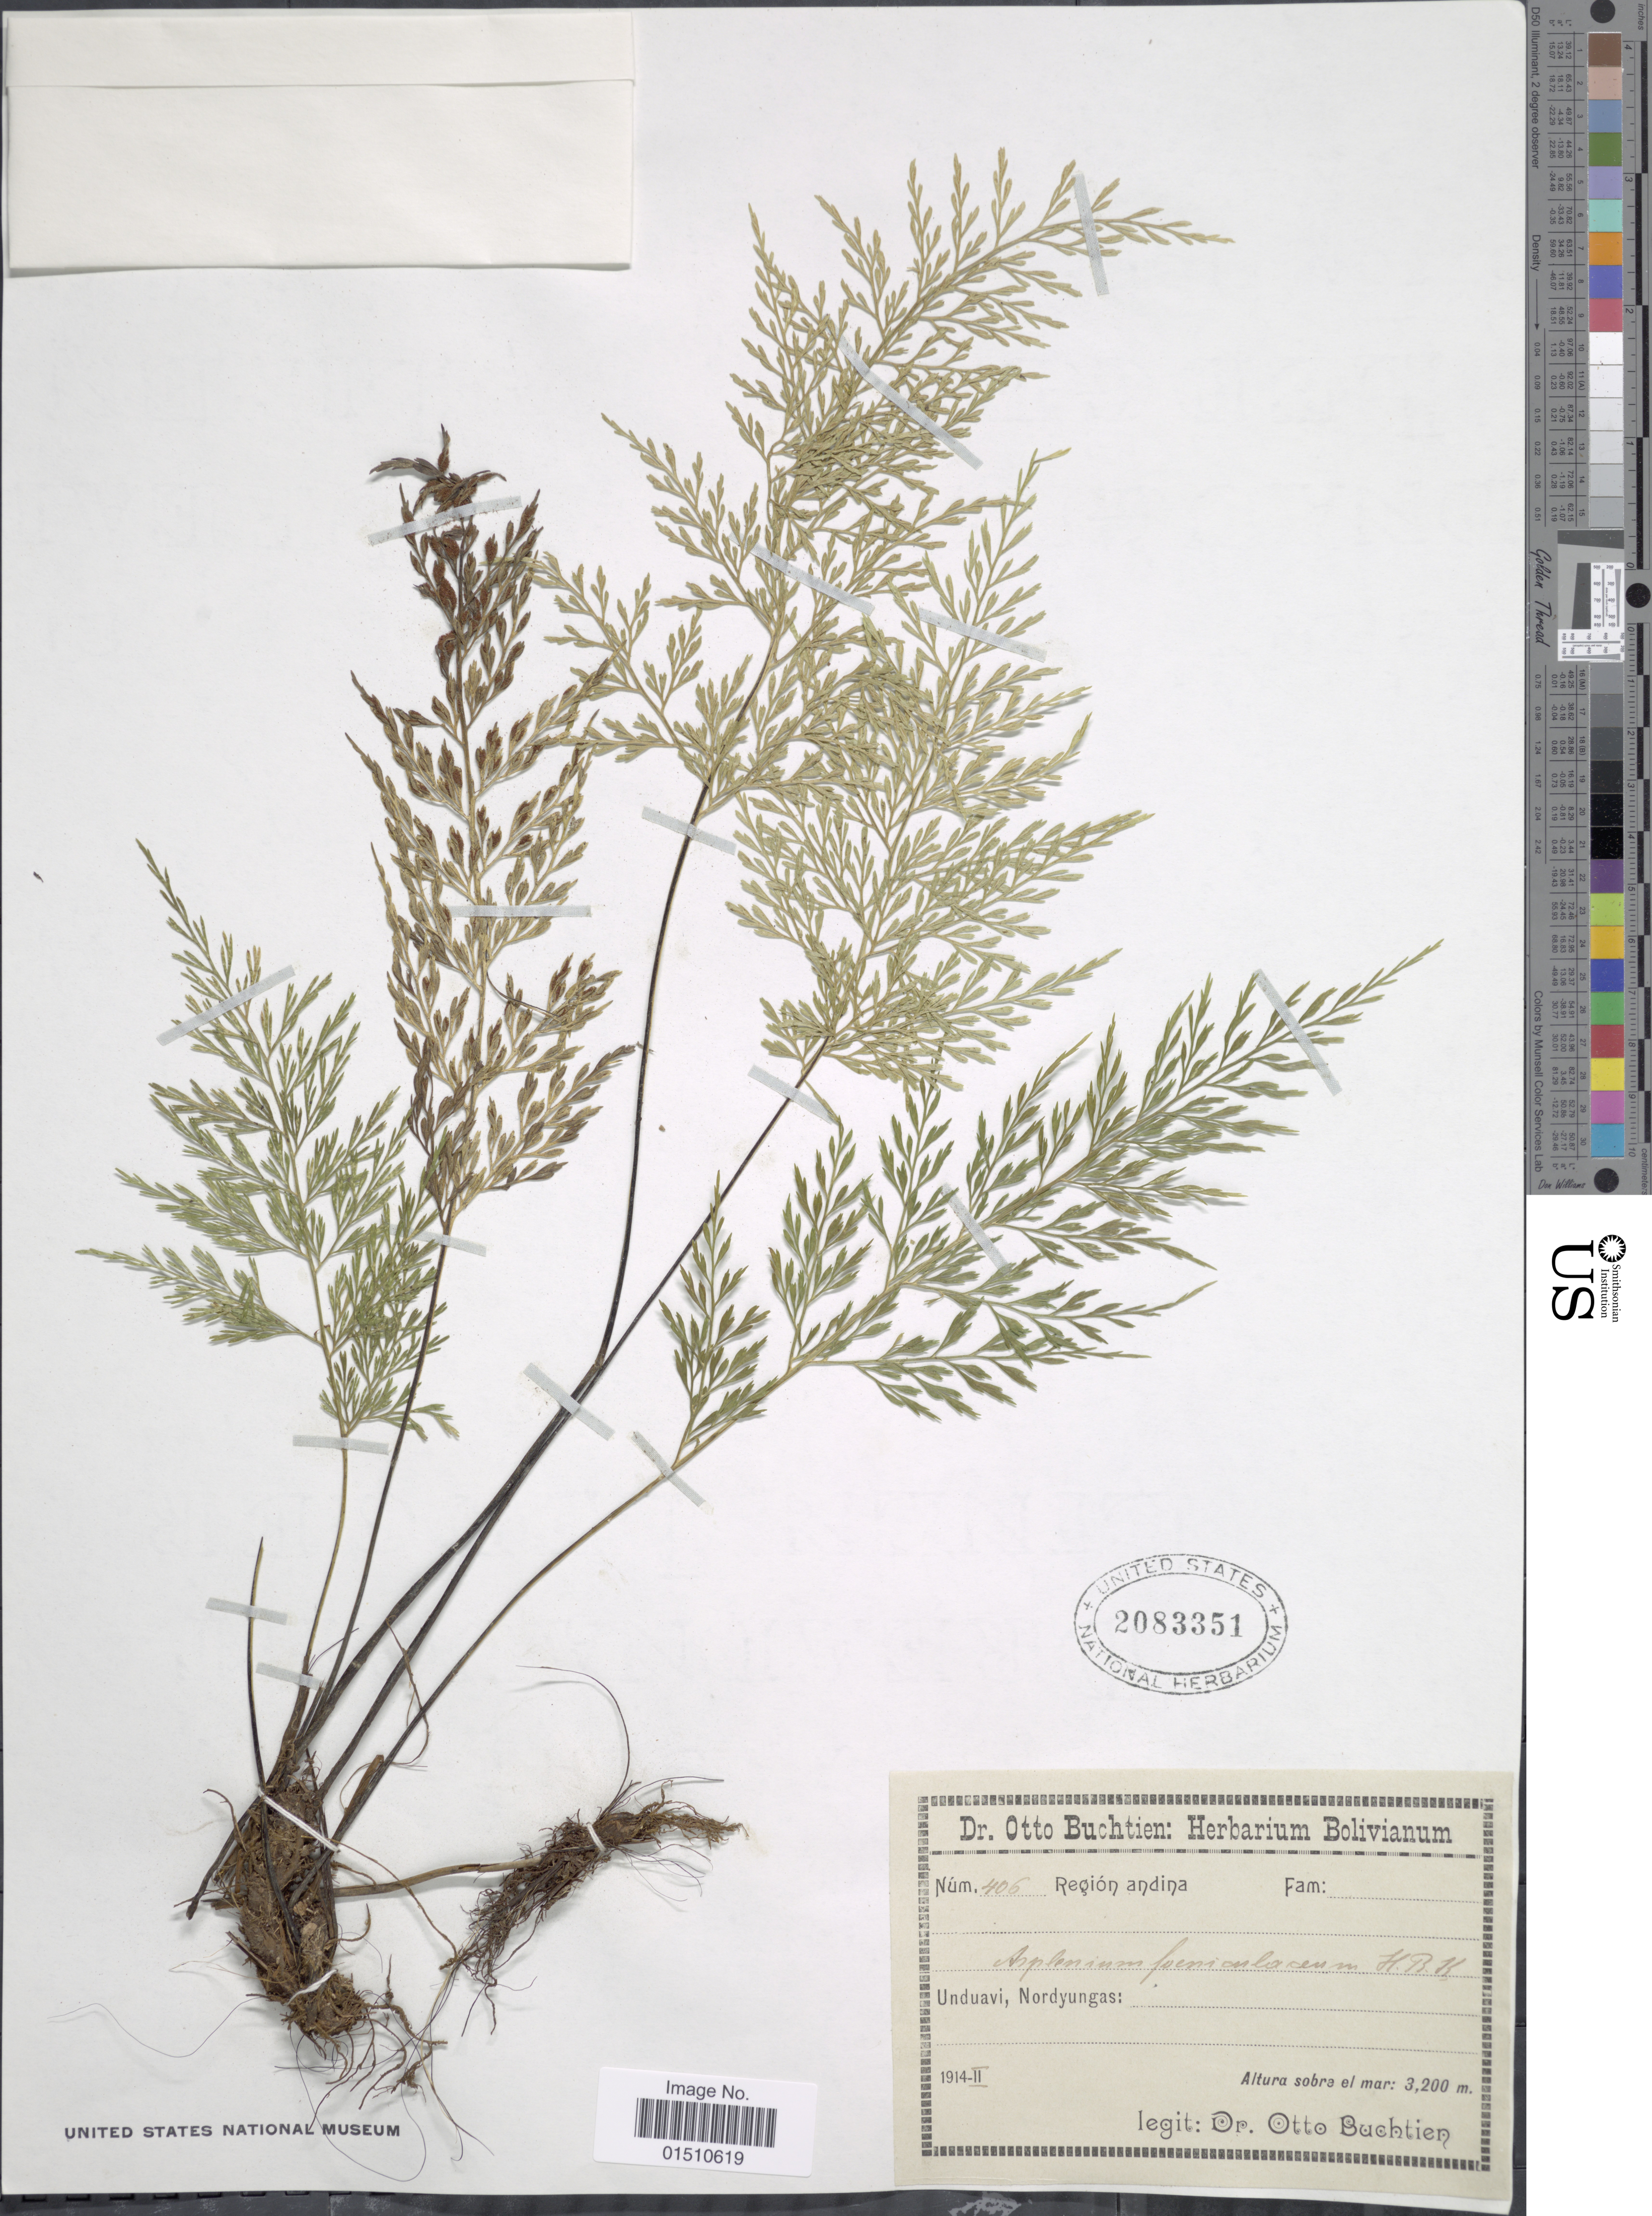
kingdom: Plantae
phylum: Tracheophyta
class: Polypodiopsida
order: Polypodiales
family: Aspleniaceae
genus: Asplenium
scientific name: Asplenium cuspidatum var. foeniculaceum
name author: (Kunth) C.V. Morton & Lellinger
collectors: O. Buchtien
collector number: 406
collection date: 1914-02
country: Bolivia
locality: Unduavi, Nordyungas.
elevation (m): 3200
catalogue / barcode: US 2083351